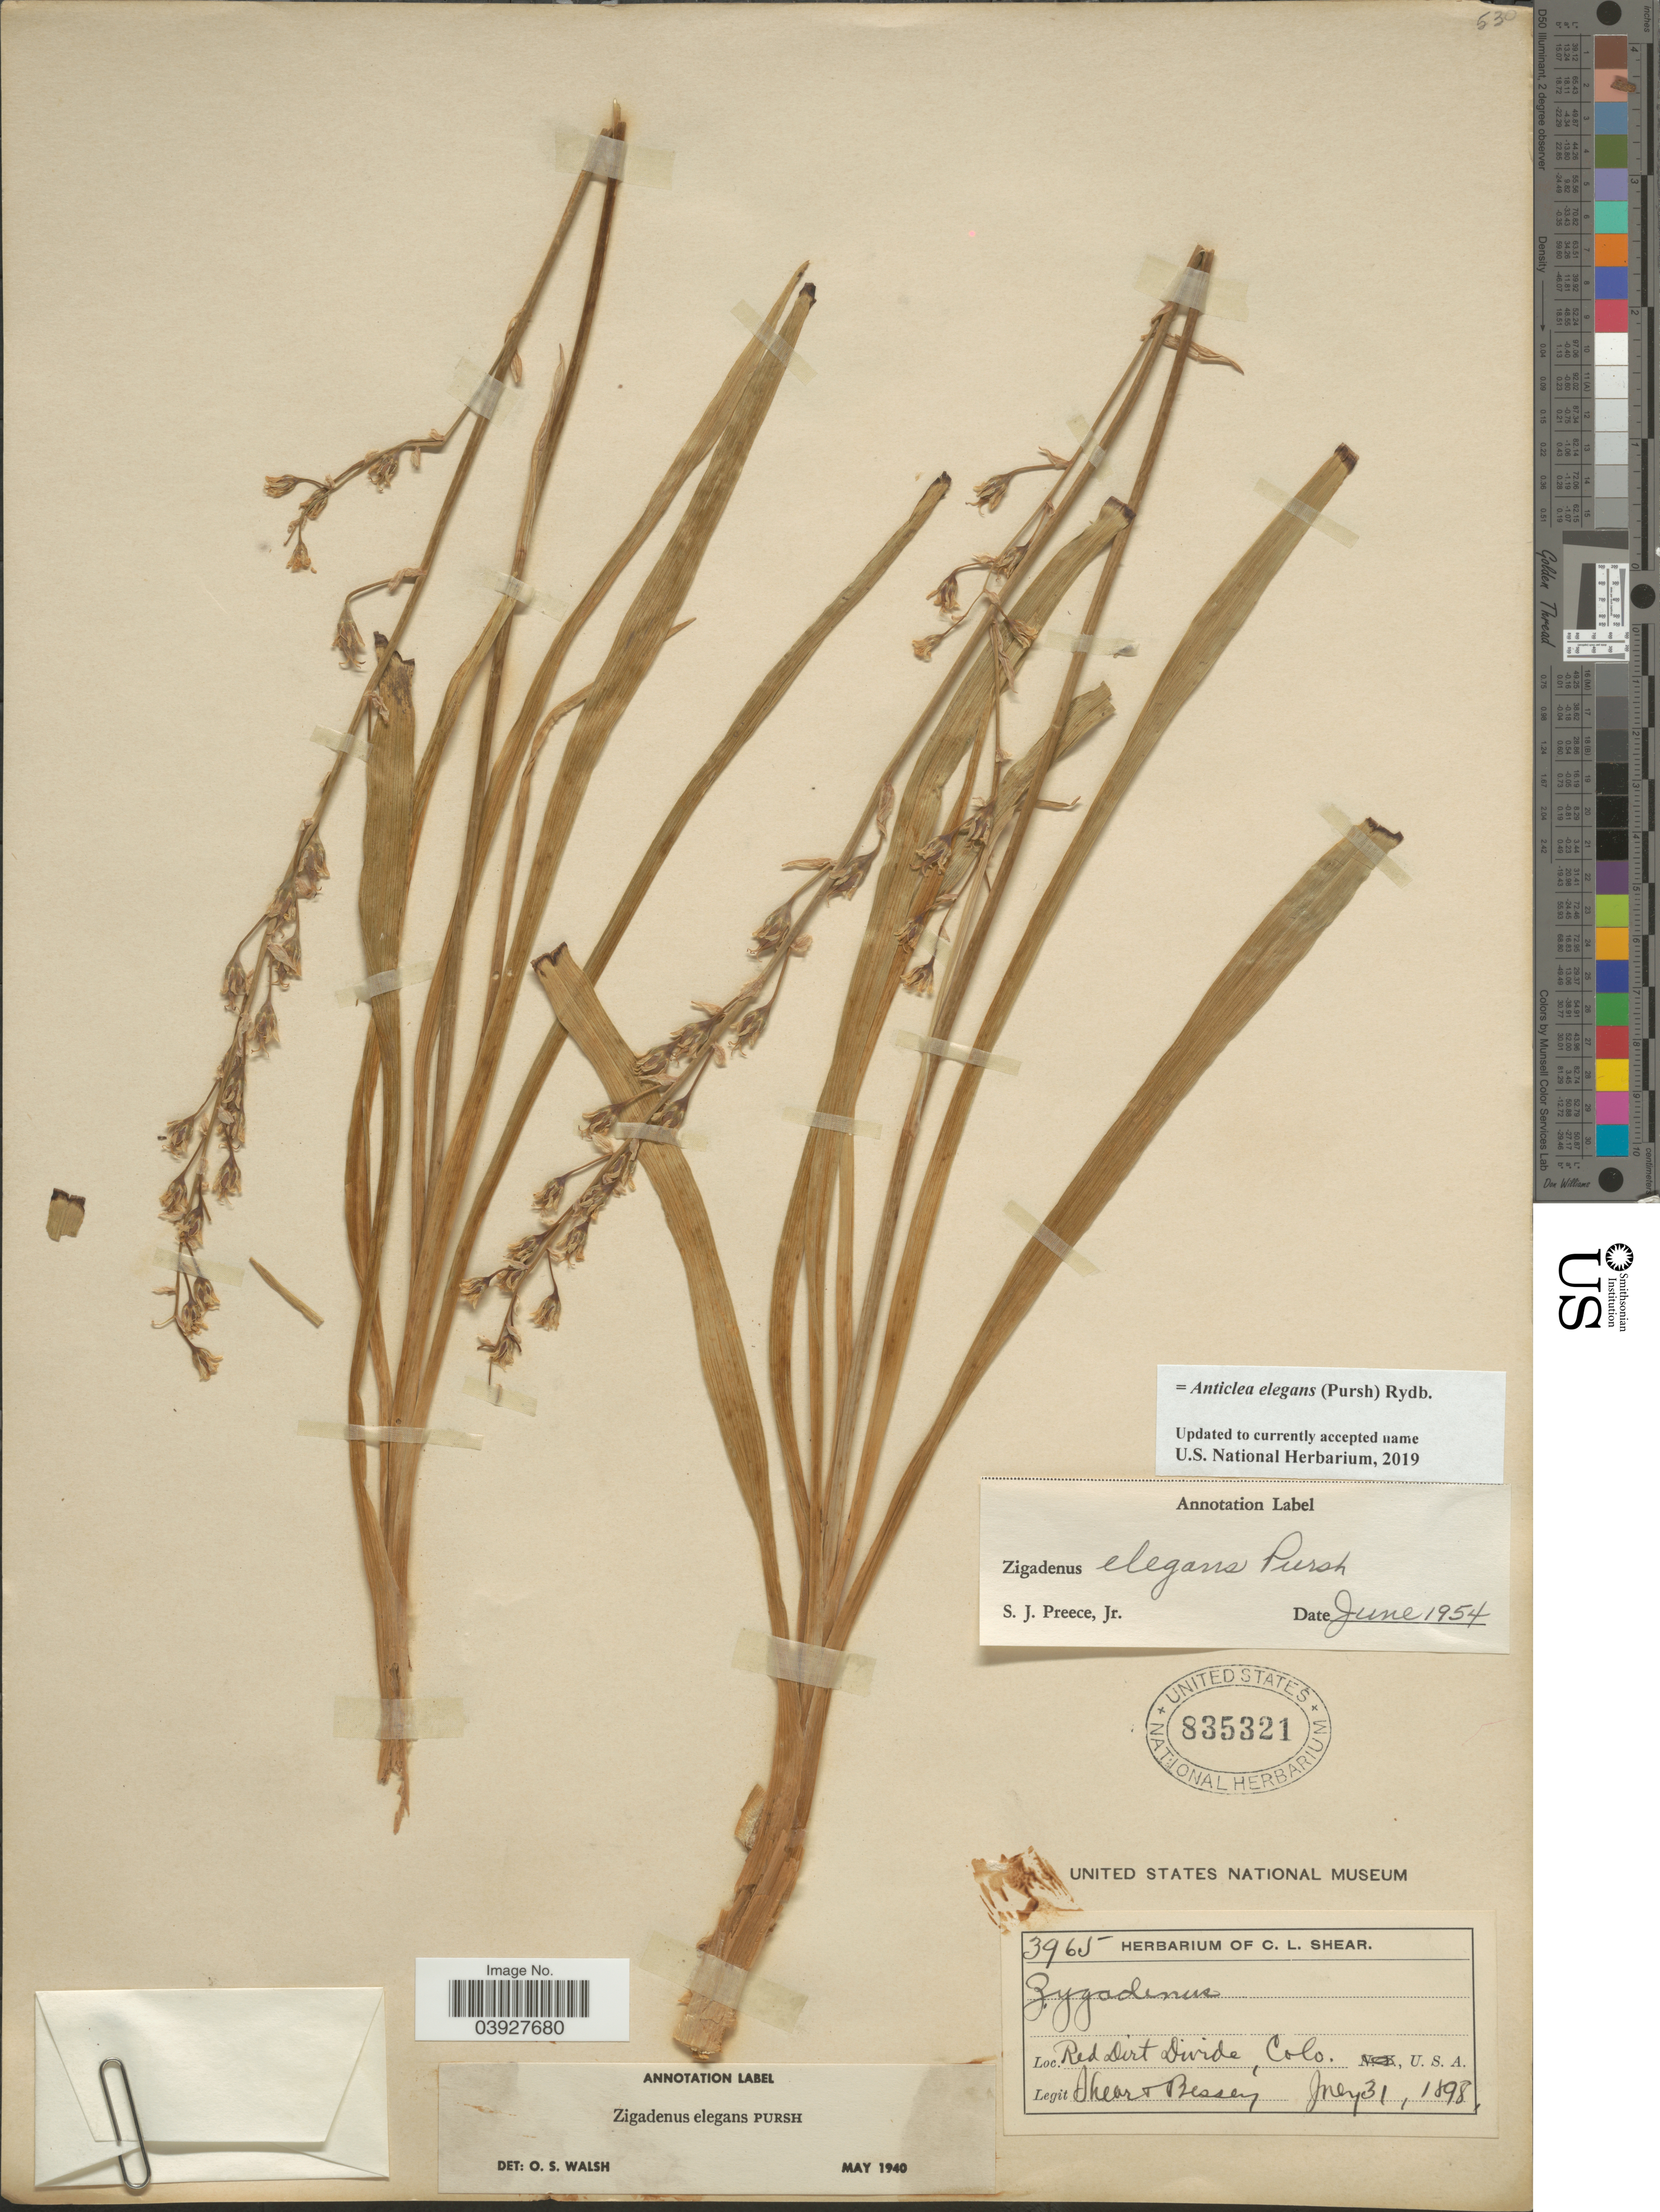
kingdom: Plantae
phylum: Tracheophyta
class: Liliopsida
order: Liliales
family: Melanthiaceae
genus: Anticlea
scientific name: Anticlea elegans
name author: (Pursh) Rydb.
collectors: -- Shear & -. Bessey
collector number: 3965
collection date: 1898-07-31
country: United States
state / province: Colorado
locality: Red Dirt Divide.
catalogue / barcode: US 835321